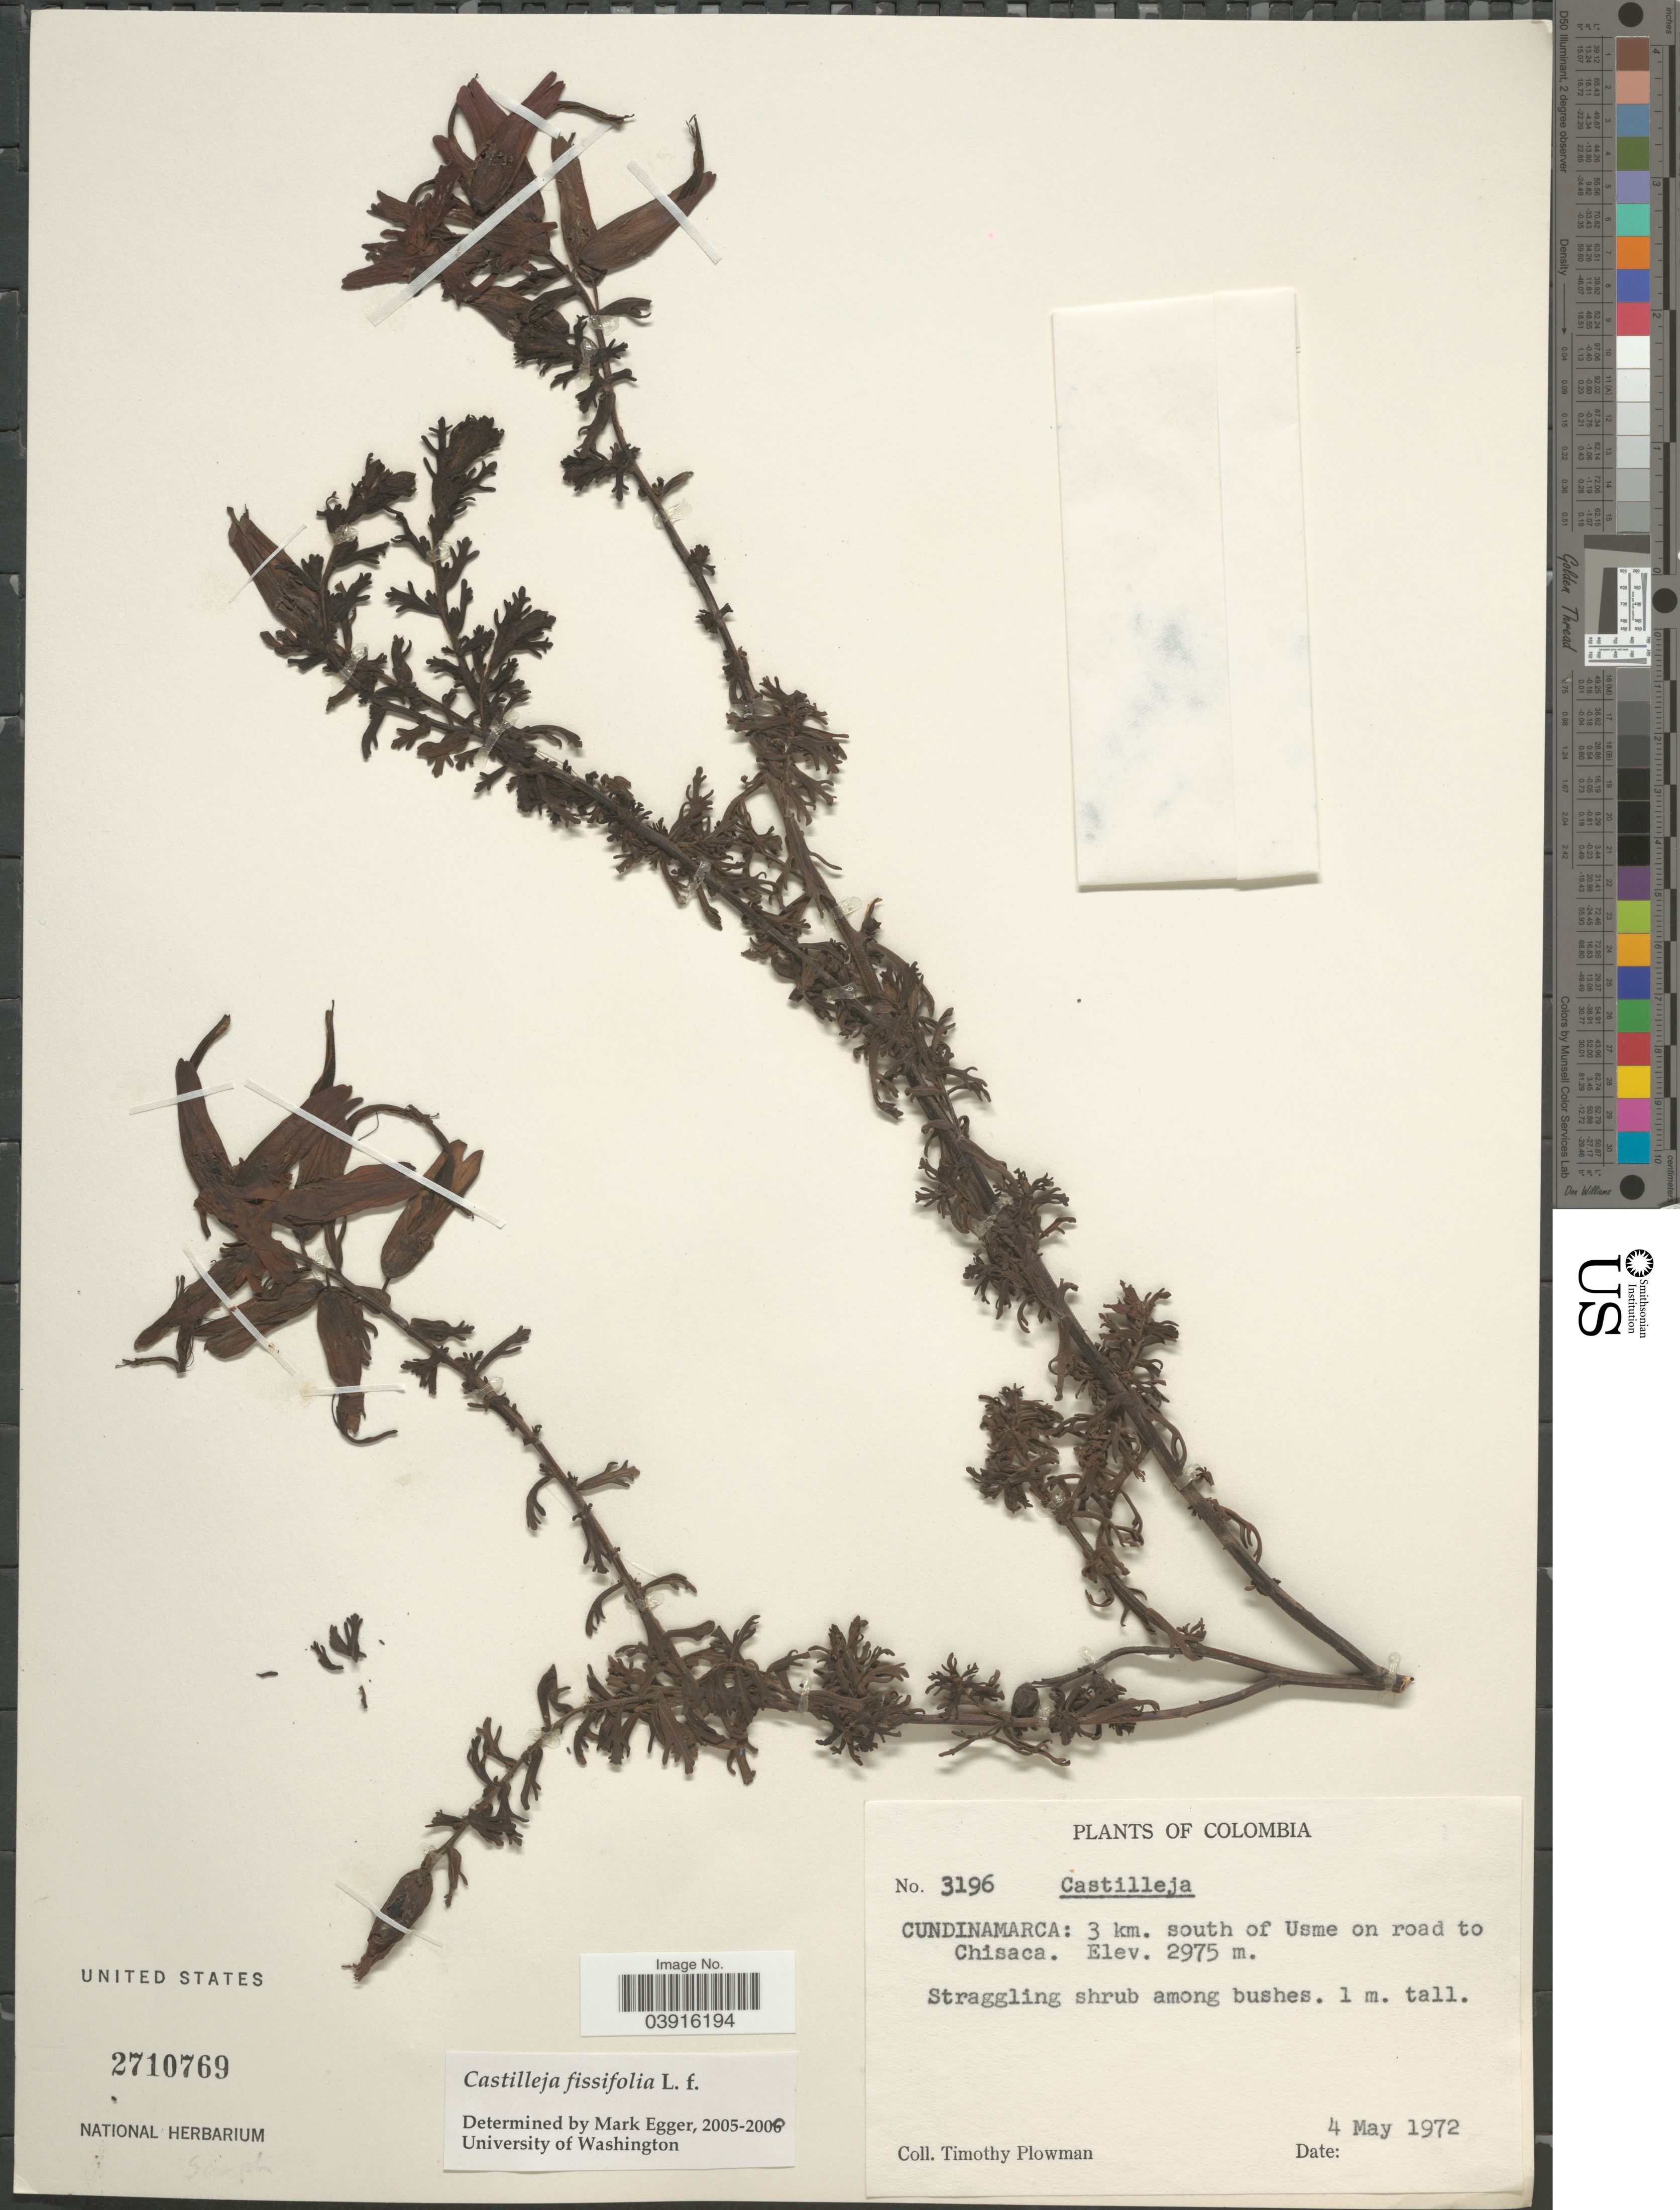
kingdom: Plantae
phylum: Tracheophyta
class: Magnoliopsida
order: Lamiales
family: Orobanchaceae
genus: Castilleja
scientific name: Castilleja fissifolia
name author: L. f.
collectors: T. Plowman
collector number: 3196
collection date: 1972-05-04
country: Colombia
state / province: Cundinamarca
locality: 3 km. south of Usme on road to Chisaca.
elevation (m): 2975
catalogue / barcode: US 2710769